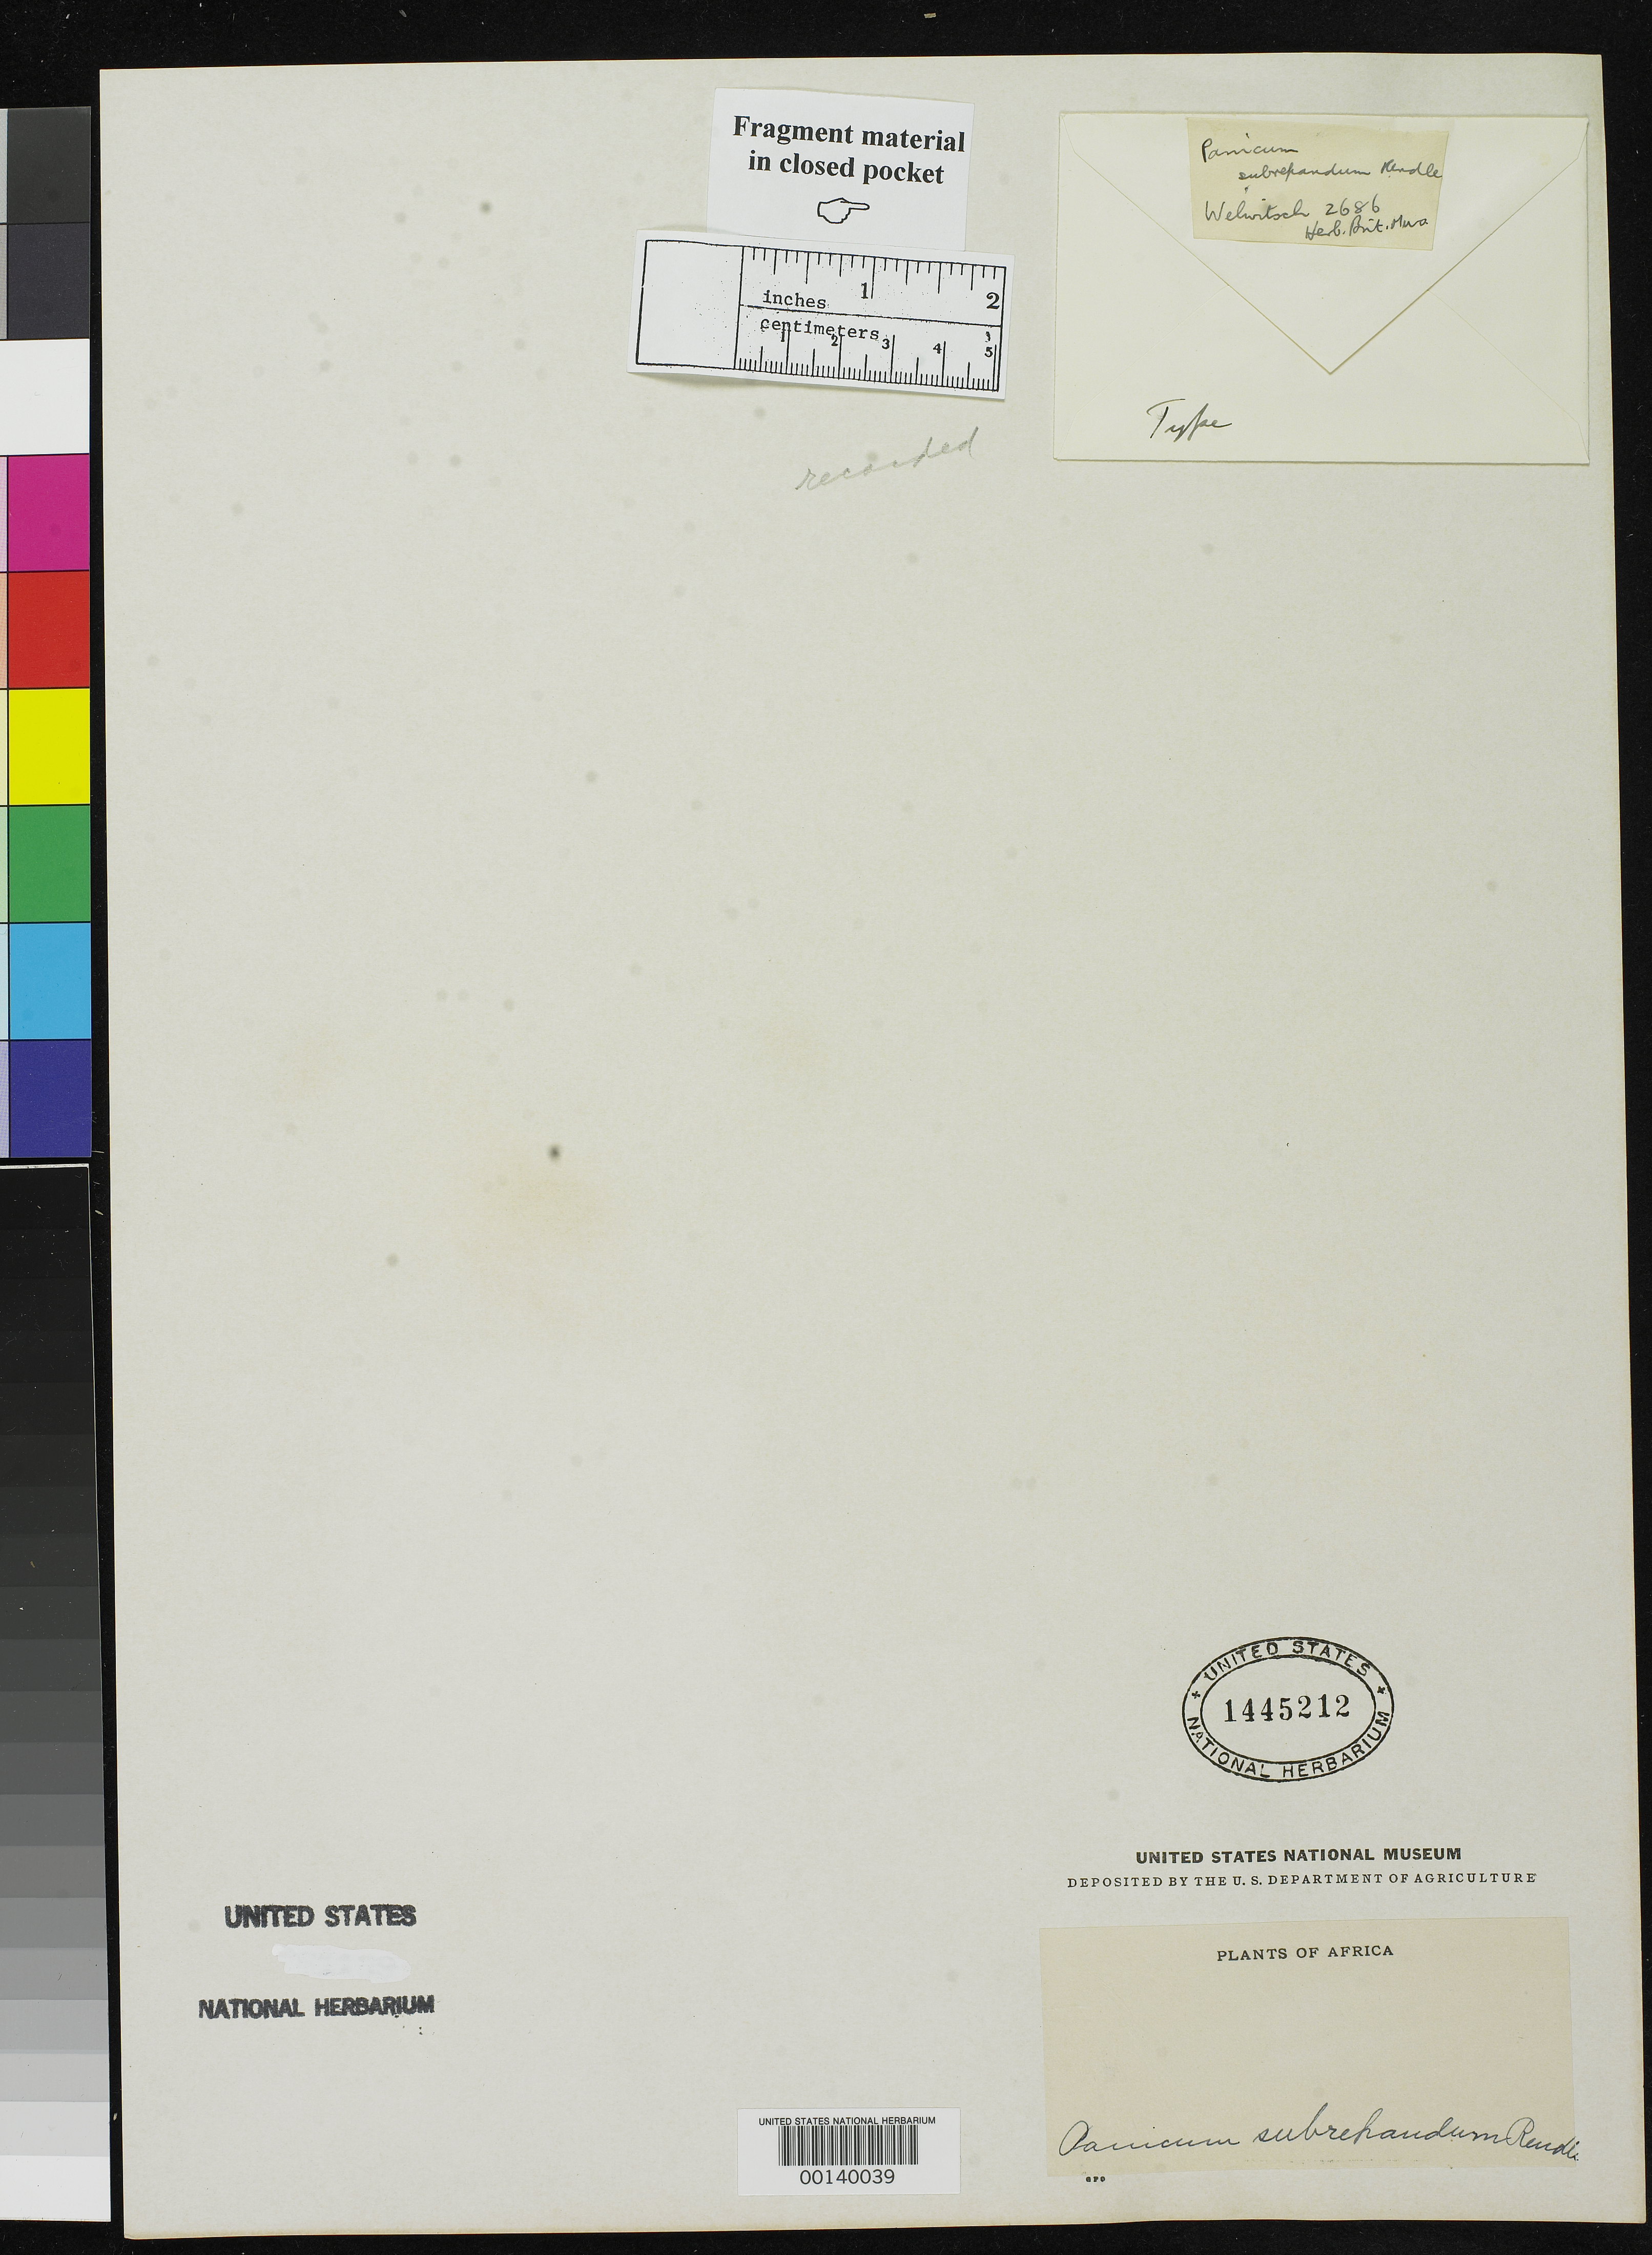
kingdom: Plantae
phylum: Tracheophyta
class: Liliopsida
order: Poales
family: Poaceae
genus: Panicum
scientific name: Panicum subrepandum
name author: Rendle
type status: Type Fragment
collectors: F. M. Welwitsch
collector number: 2686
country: Angola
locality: Huilla, Monino.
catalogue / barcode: US 1445212